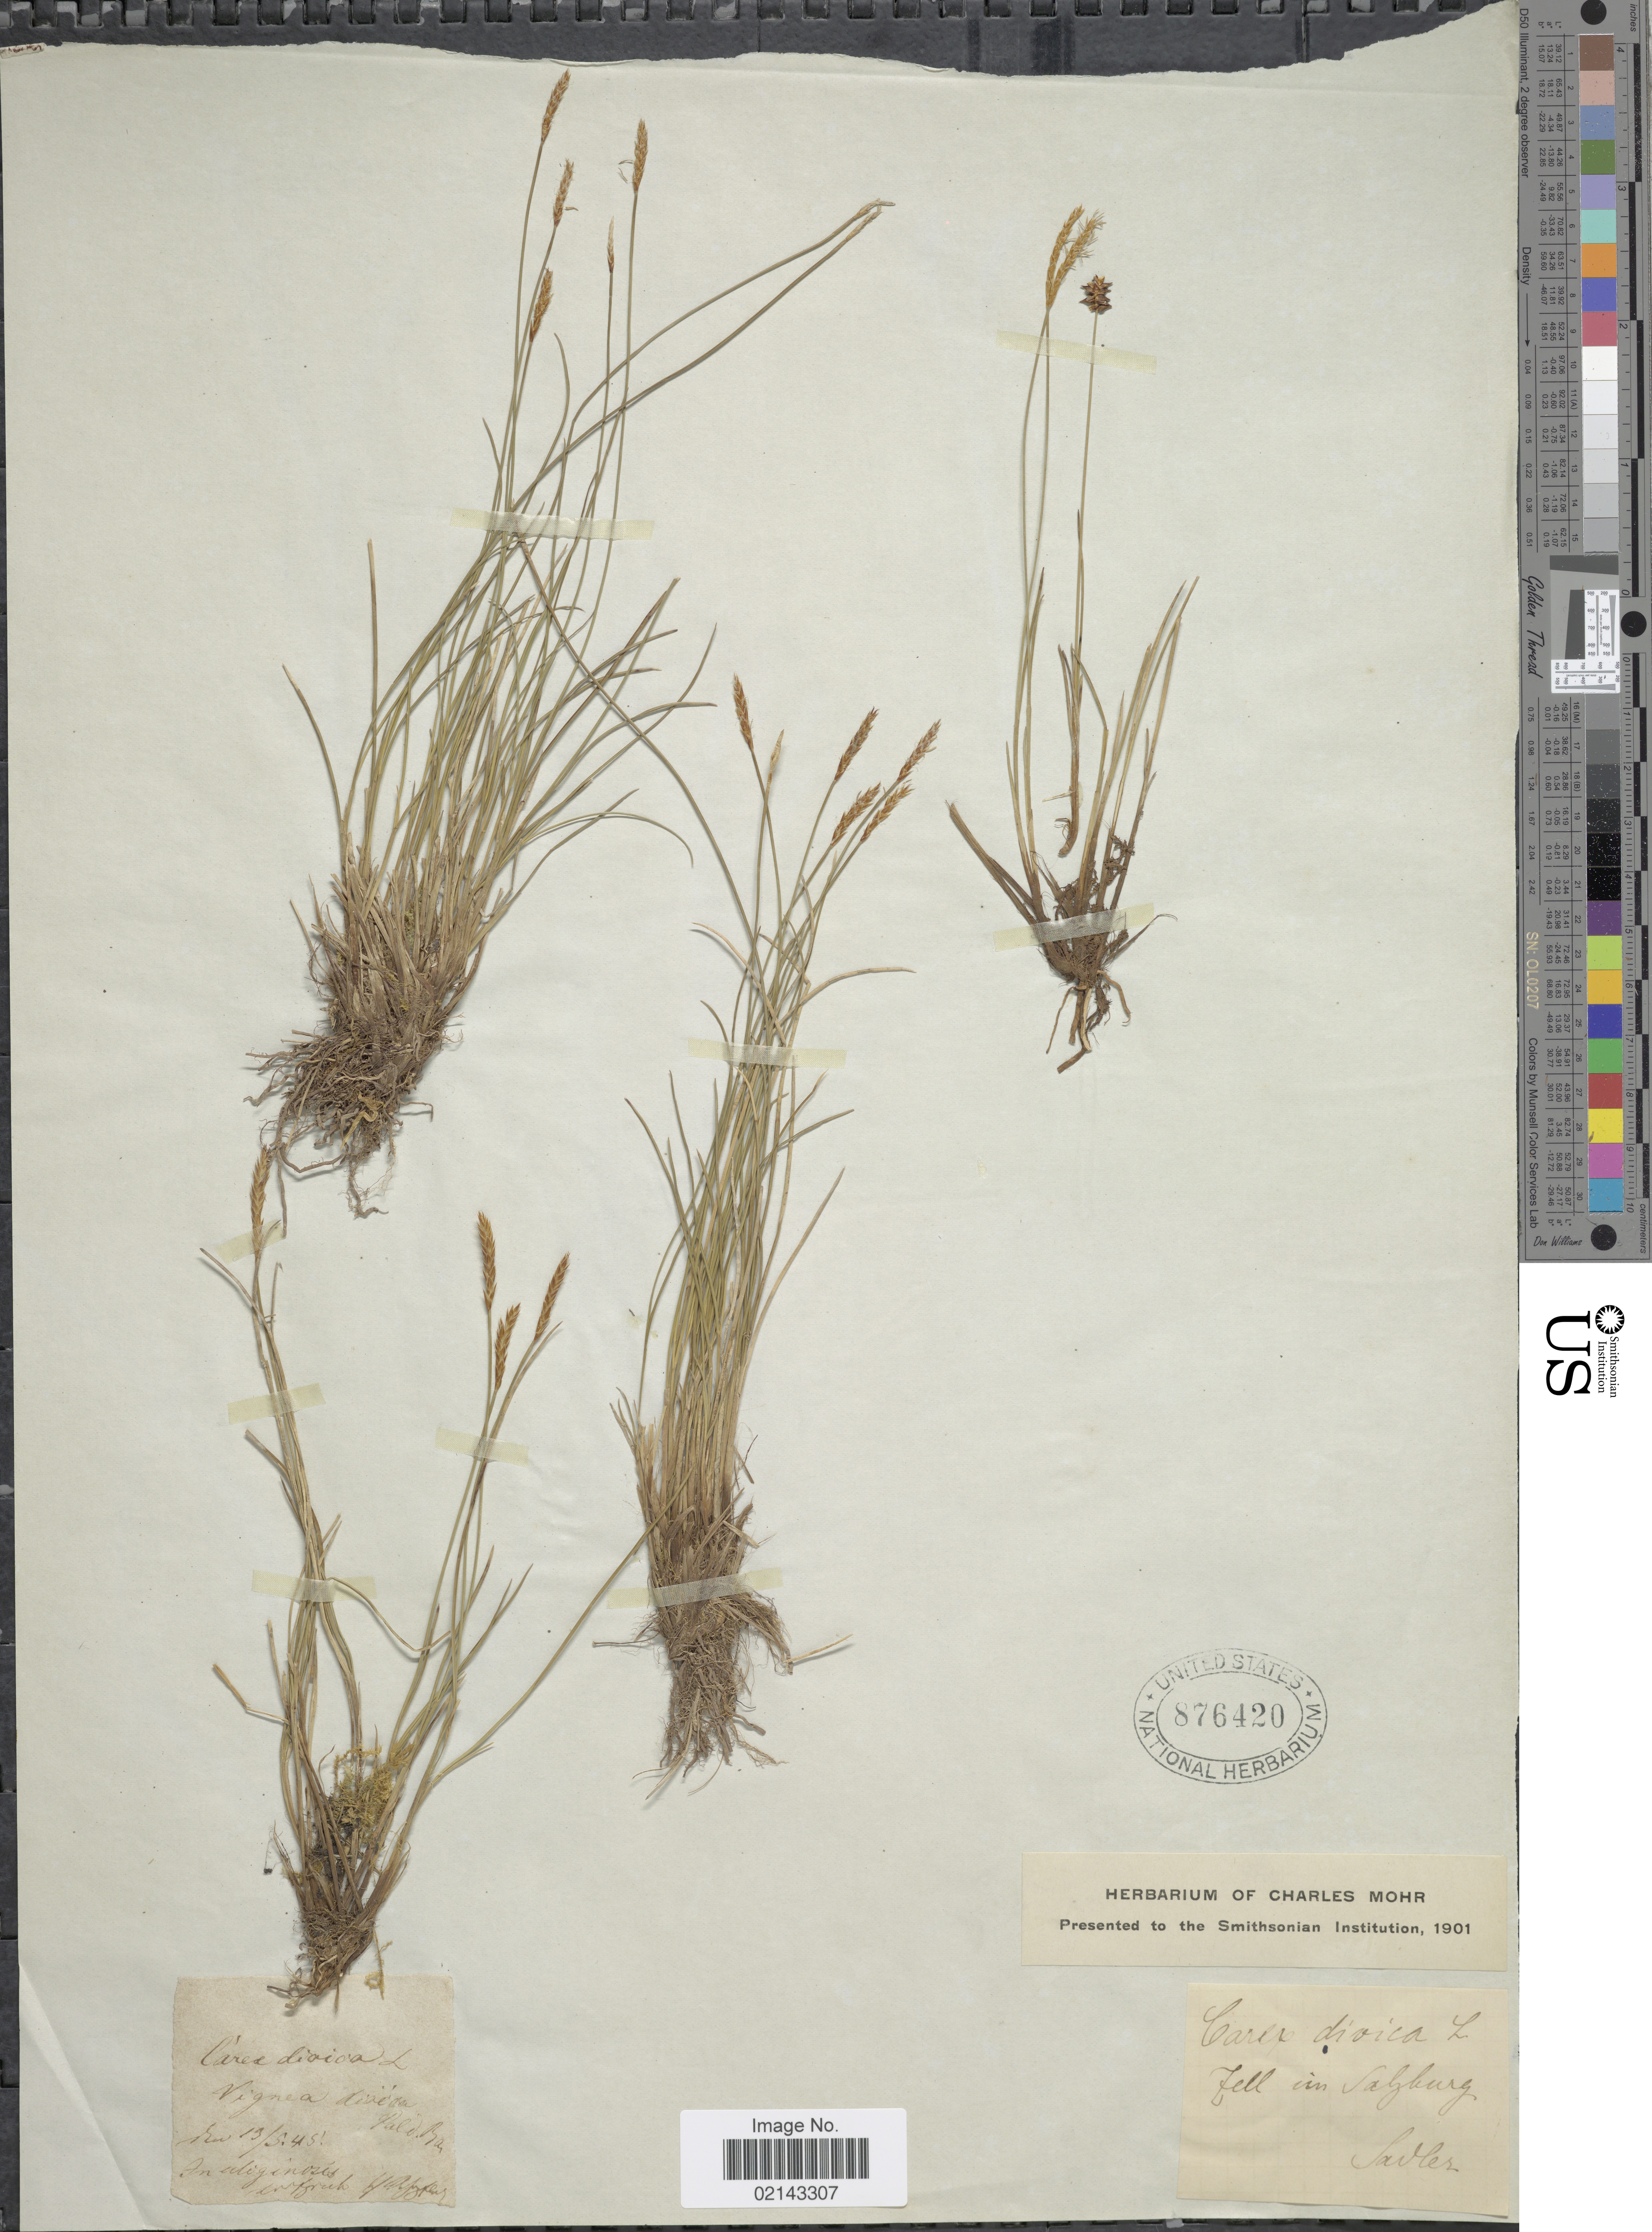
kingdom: Plantae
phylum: Tracheophyta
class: Liliopsida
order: Poales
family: Cyperaceae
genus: Carex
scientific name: Carex dioica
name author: L.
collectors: -. Sadler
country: Austria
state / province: Salzburg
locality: Fell im Salzburg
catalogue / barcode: US 876420